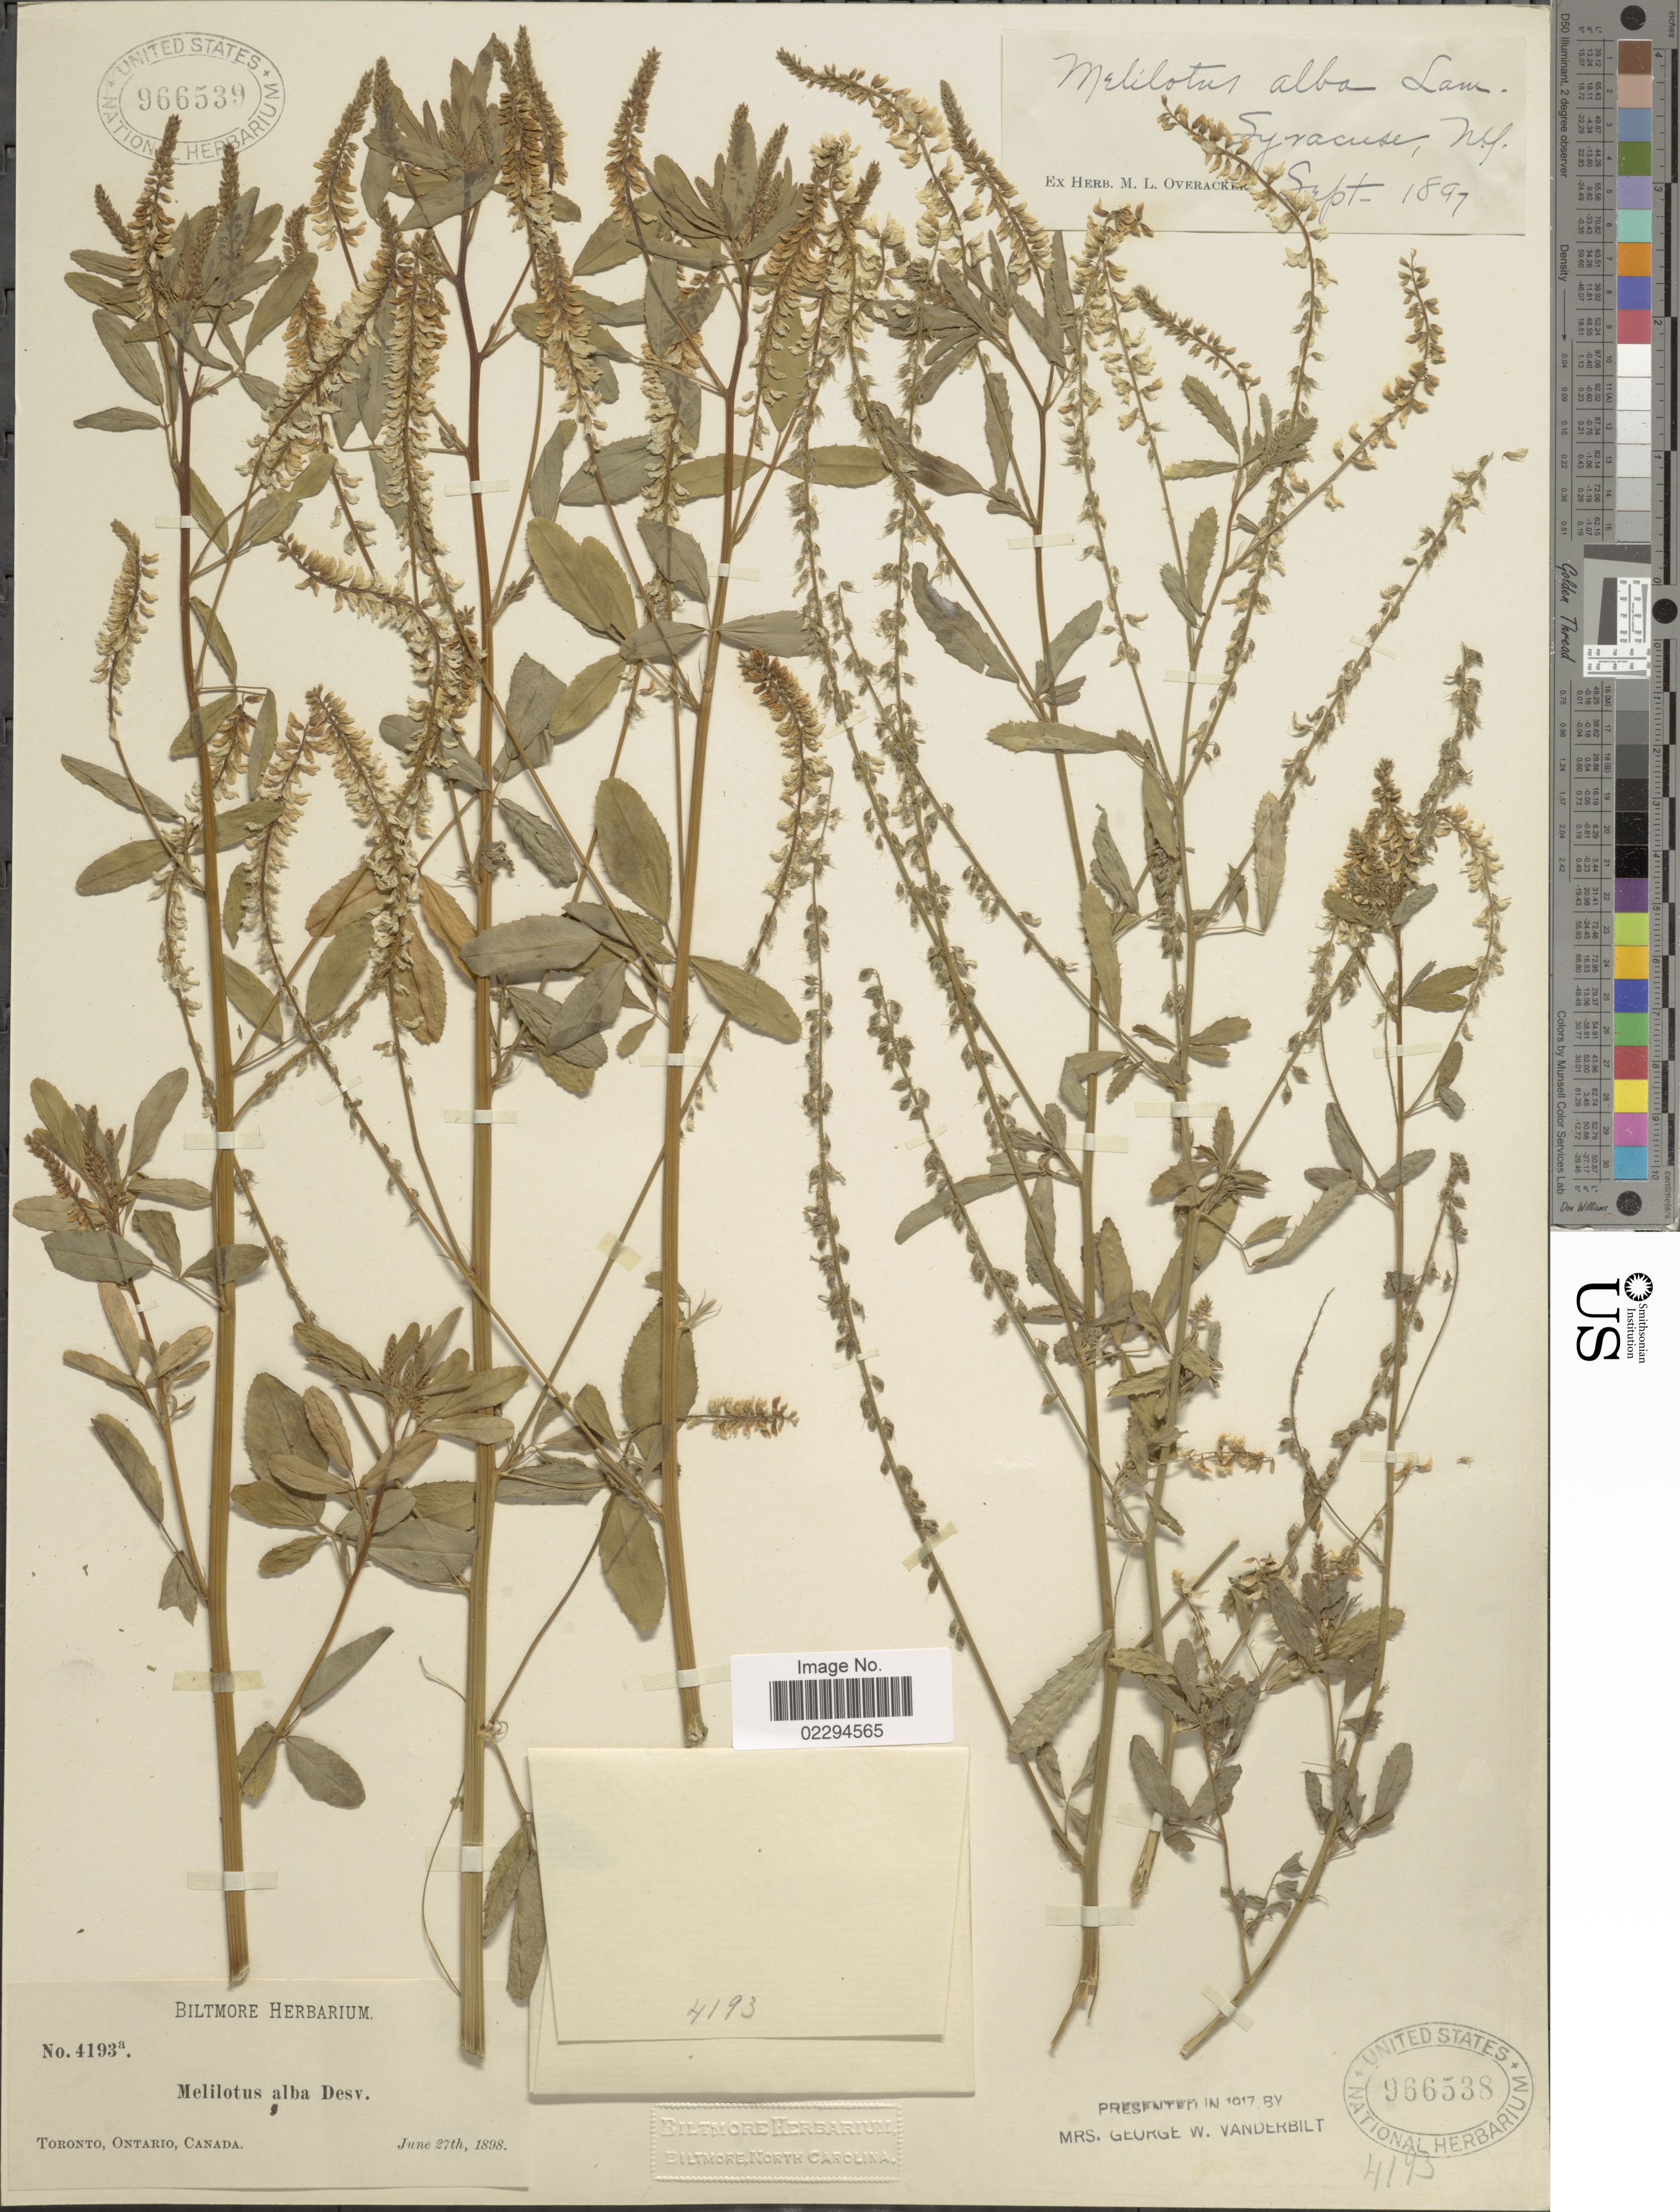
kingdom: Plantae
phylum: Tracheophyta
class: Magnoliopsida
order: Fabales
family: Fabaceae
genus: Melilotus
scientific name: Melilotus albus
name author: Medik.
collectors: ex herb. Biltmore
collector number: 4193a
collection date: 1898-06-27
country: Canada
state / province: Ontario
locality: Toronto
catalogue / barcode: US 966538